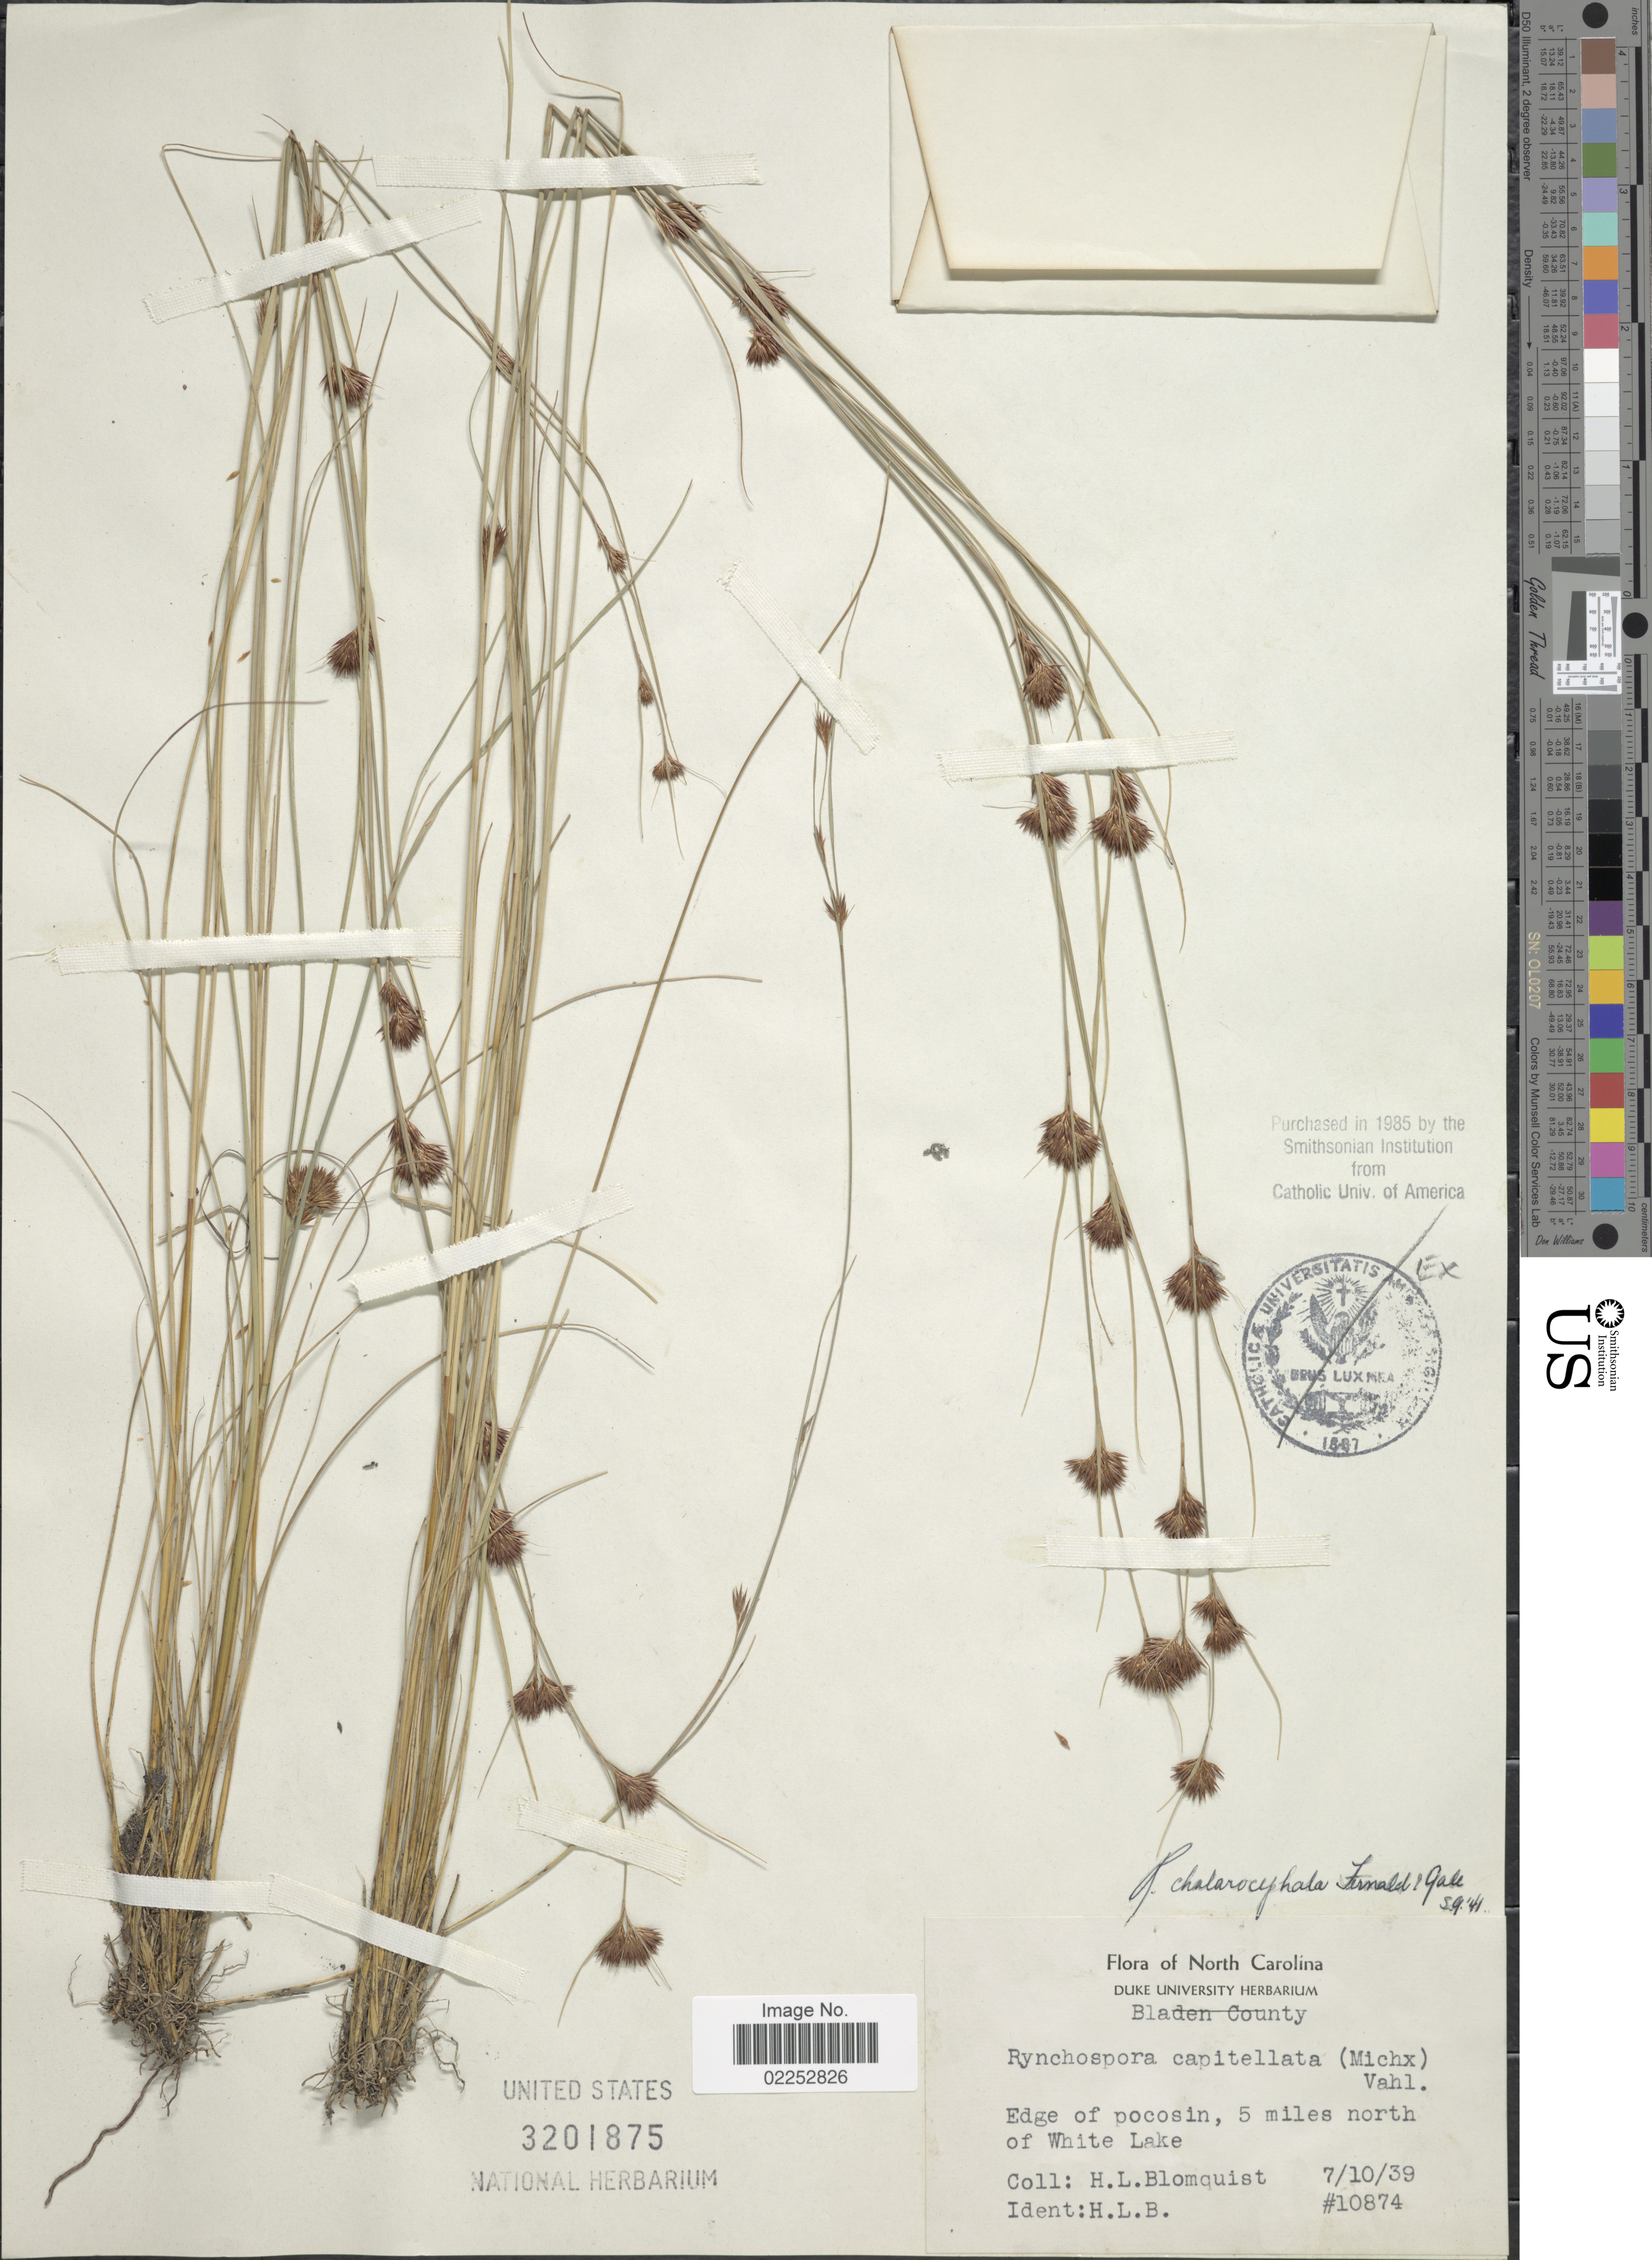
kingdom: Plantae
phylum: Tracheophyta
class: Liliopsida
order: Poales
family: Cyperaceae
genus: Rhynchospora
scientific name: Rhynchospora chalarocephala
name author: Fernald & Gale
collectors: H. Blomquist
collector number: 10874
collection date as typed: Transcribed d/m/y: 10/7/39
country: United States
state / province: North Carolina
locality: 5 miles north of White Lake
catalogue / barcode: US 3201875